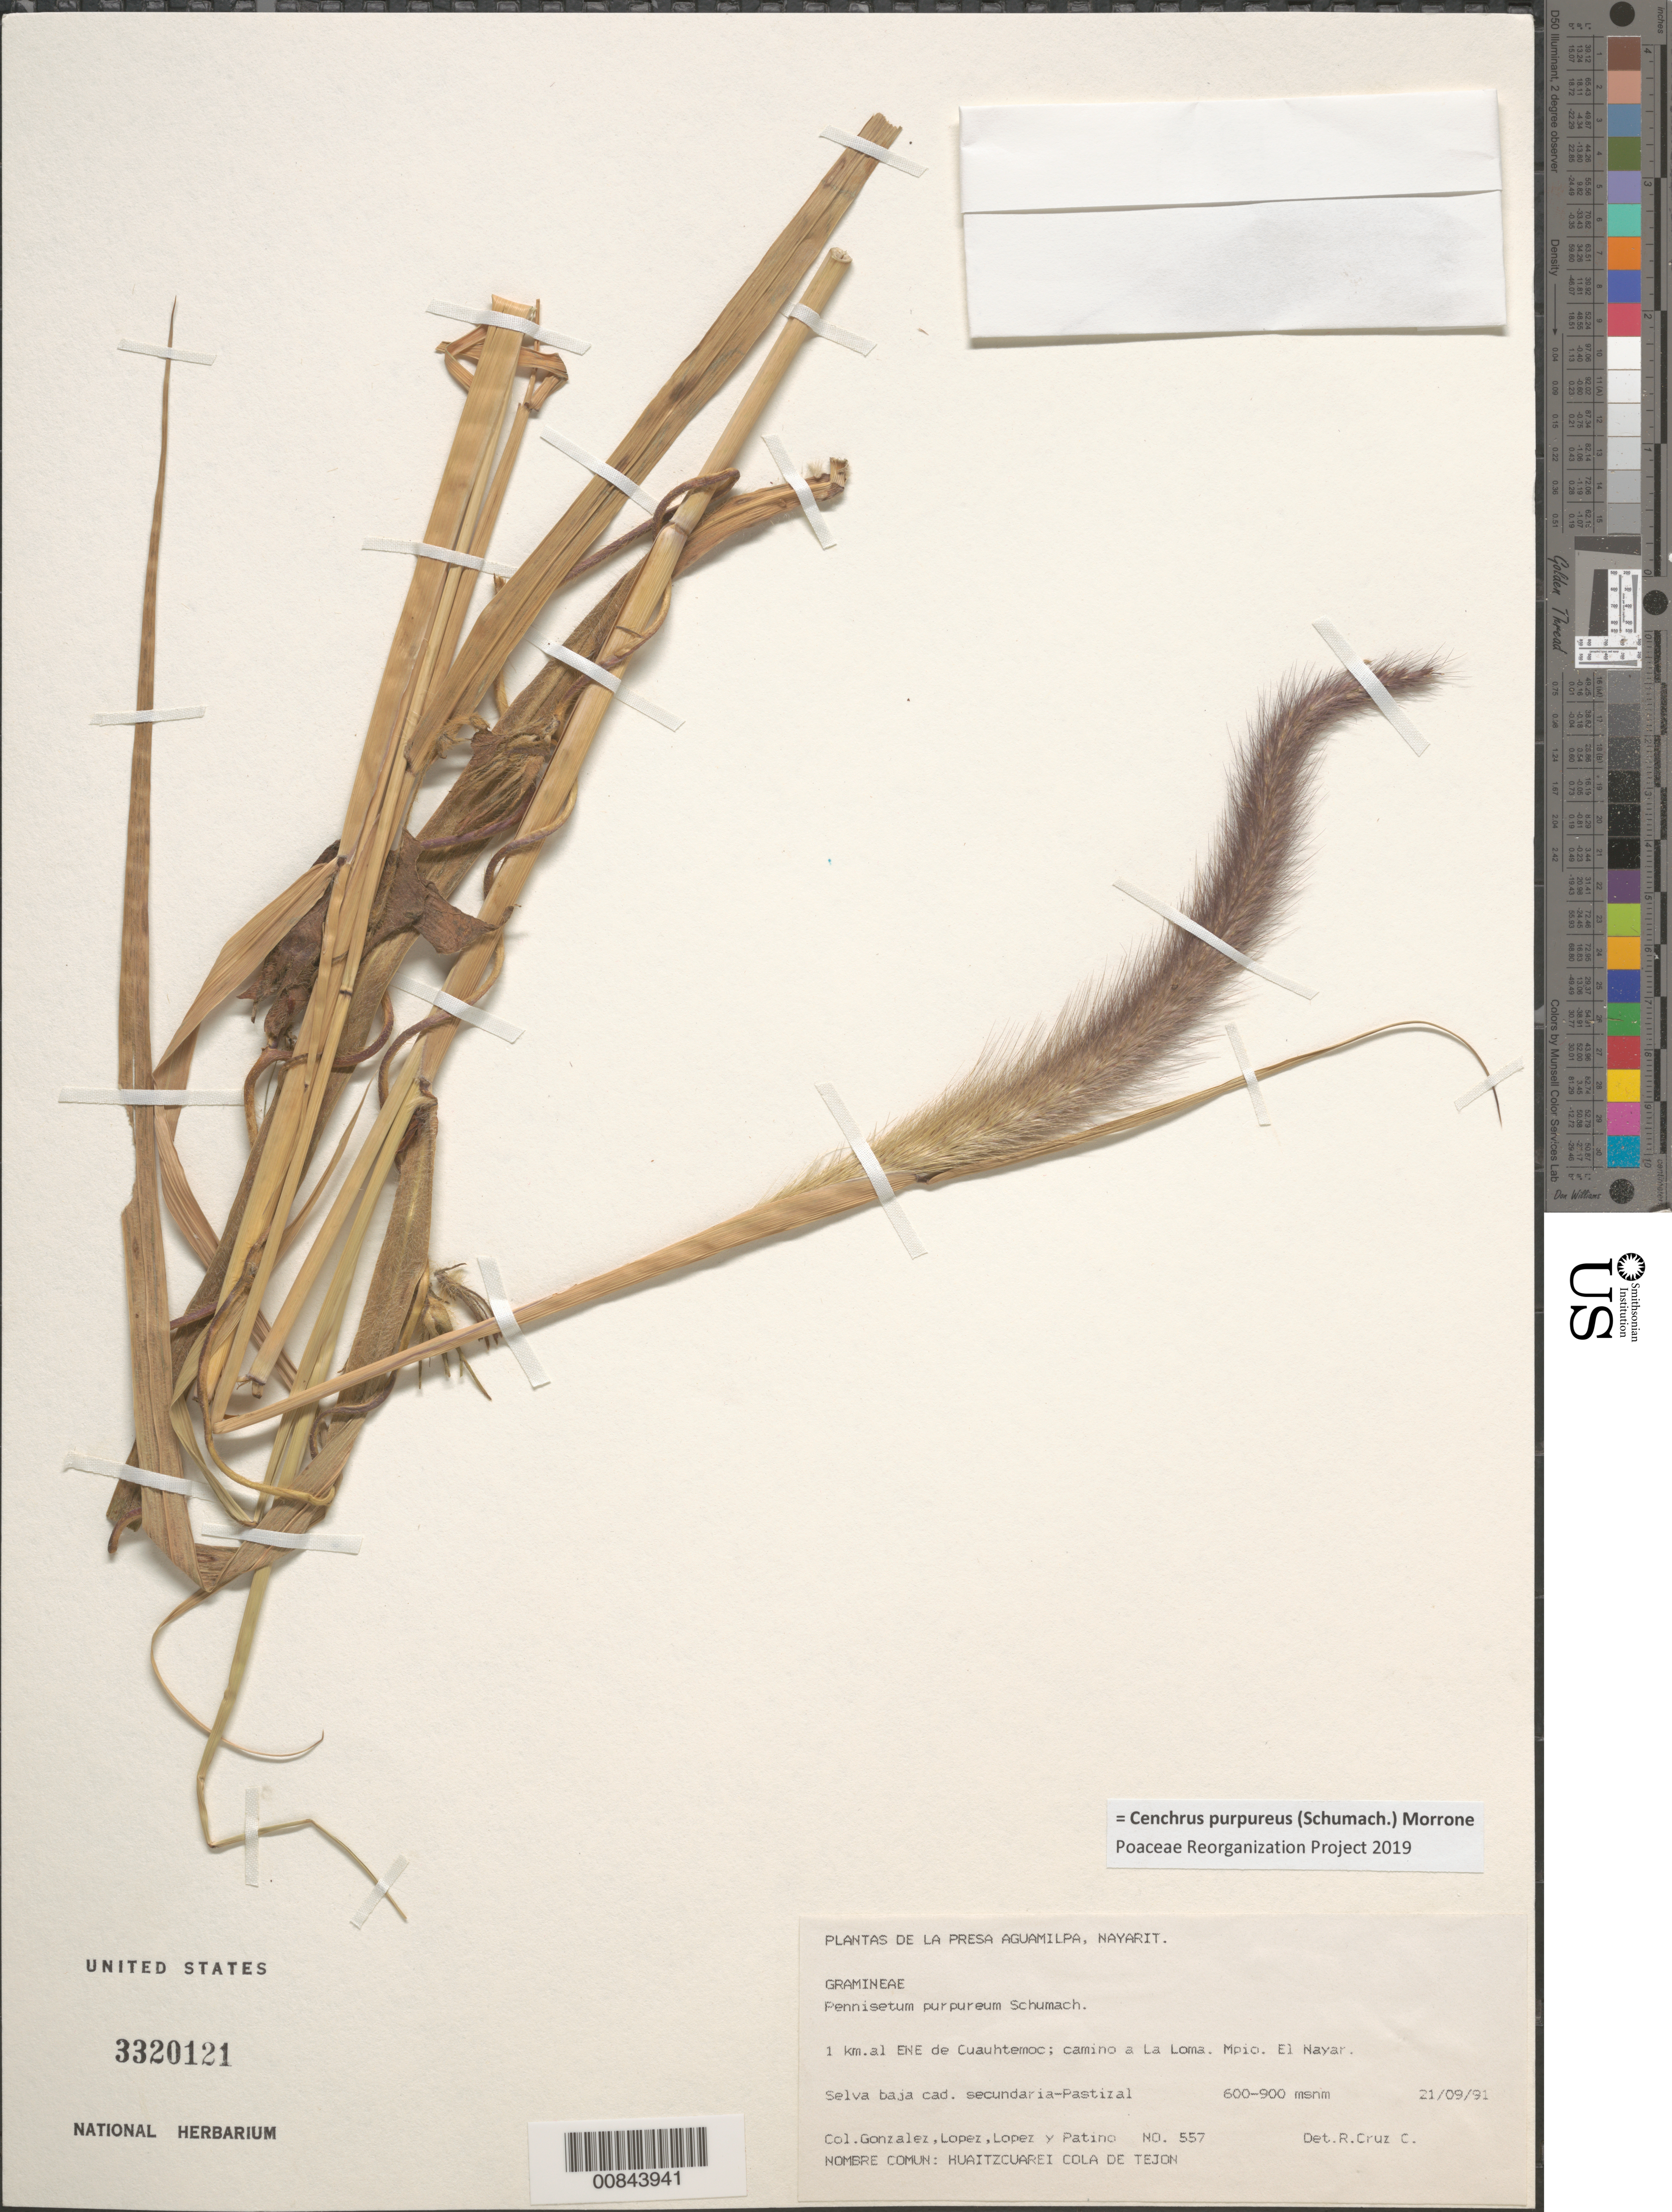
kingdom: Plantae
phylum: Tracheophyta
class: Liliopsida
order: Poales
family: Poaceae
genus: Cenchrus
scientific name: Cenchrus purpureus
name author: (Schumach.) Morrone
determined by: Poaceae Reorganization Project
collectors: -. González, -. Lopez, Lopez & -. Patino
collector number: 557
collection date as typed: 21 Sep 1991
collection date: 1991-09-21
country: Mexico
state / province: Nayarit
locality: ENE de Cuauhtemoc, camino a La Loma, El Nayar.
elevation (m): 600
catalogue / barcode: US 3320121